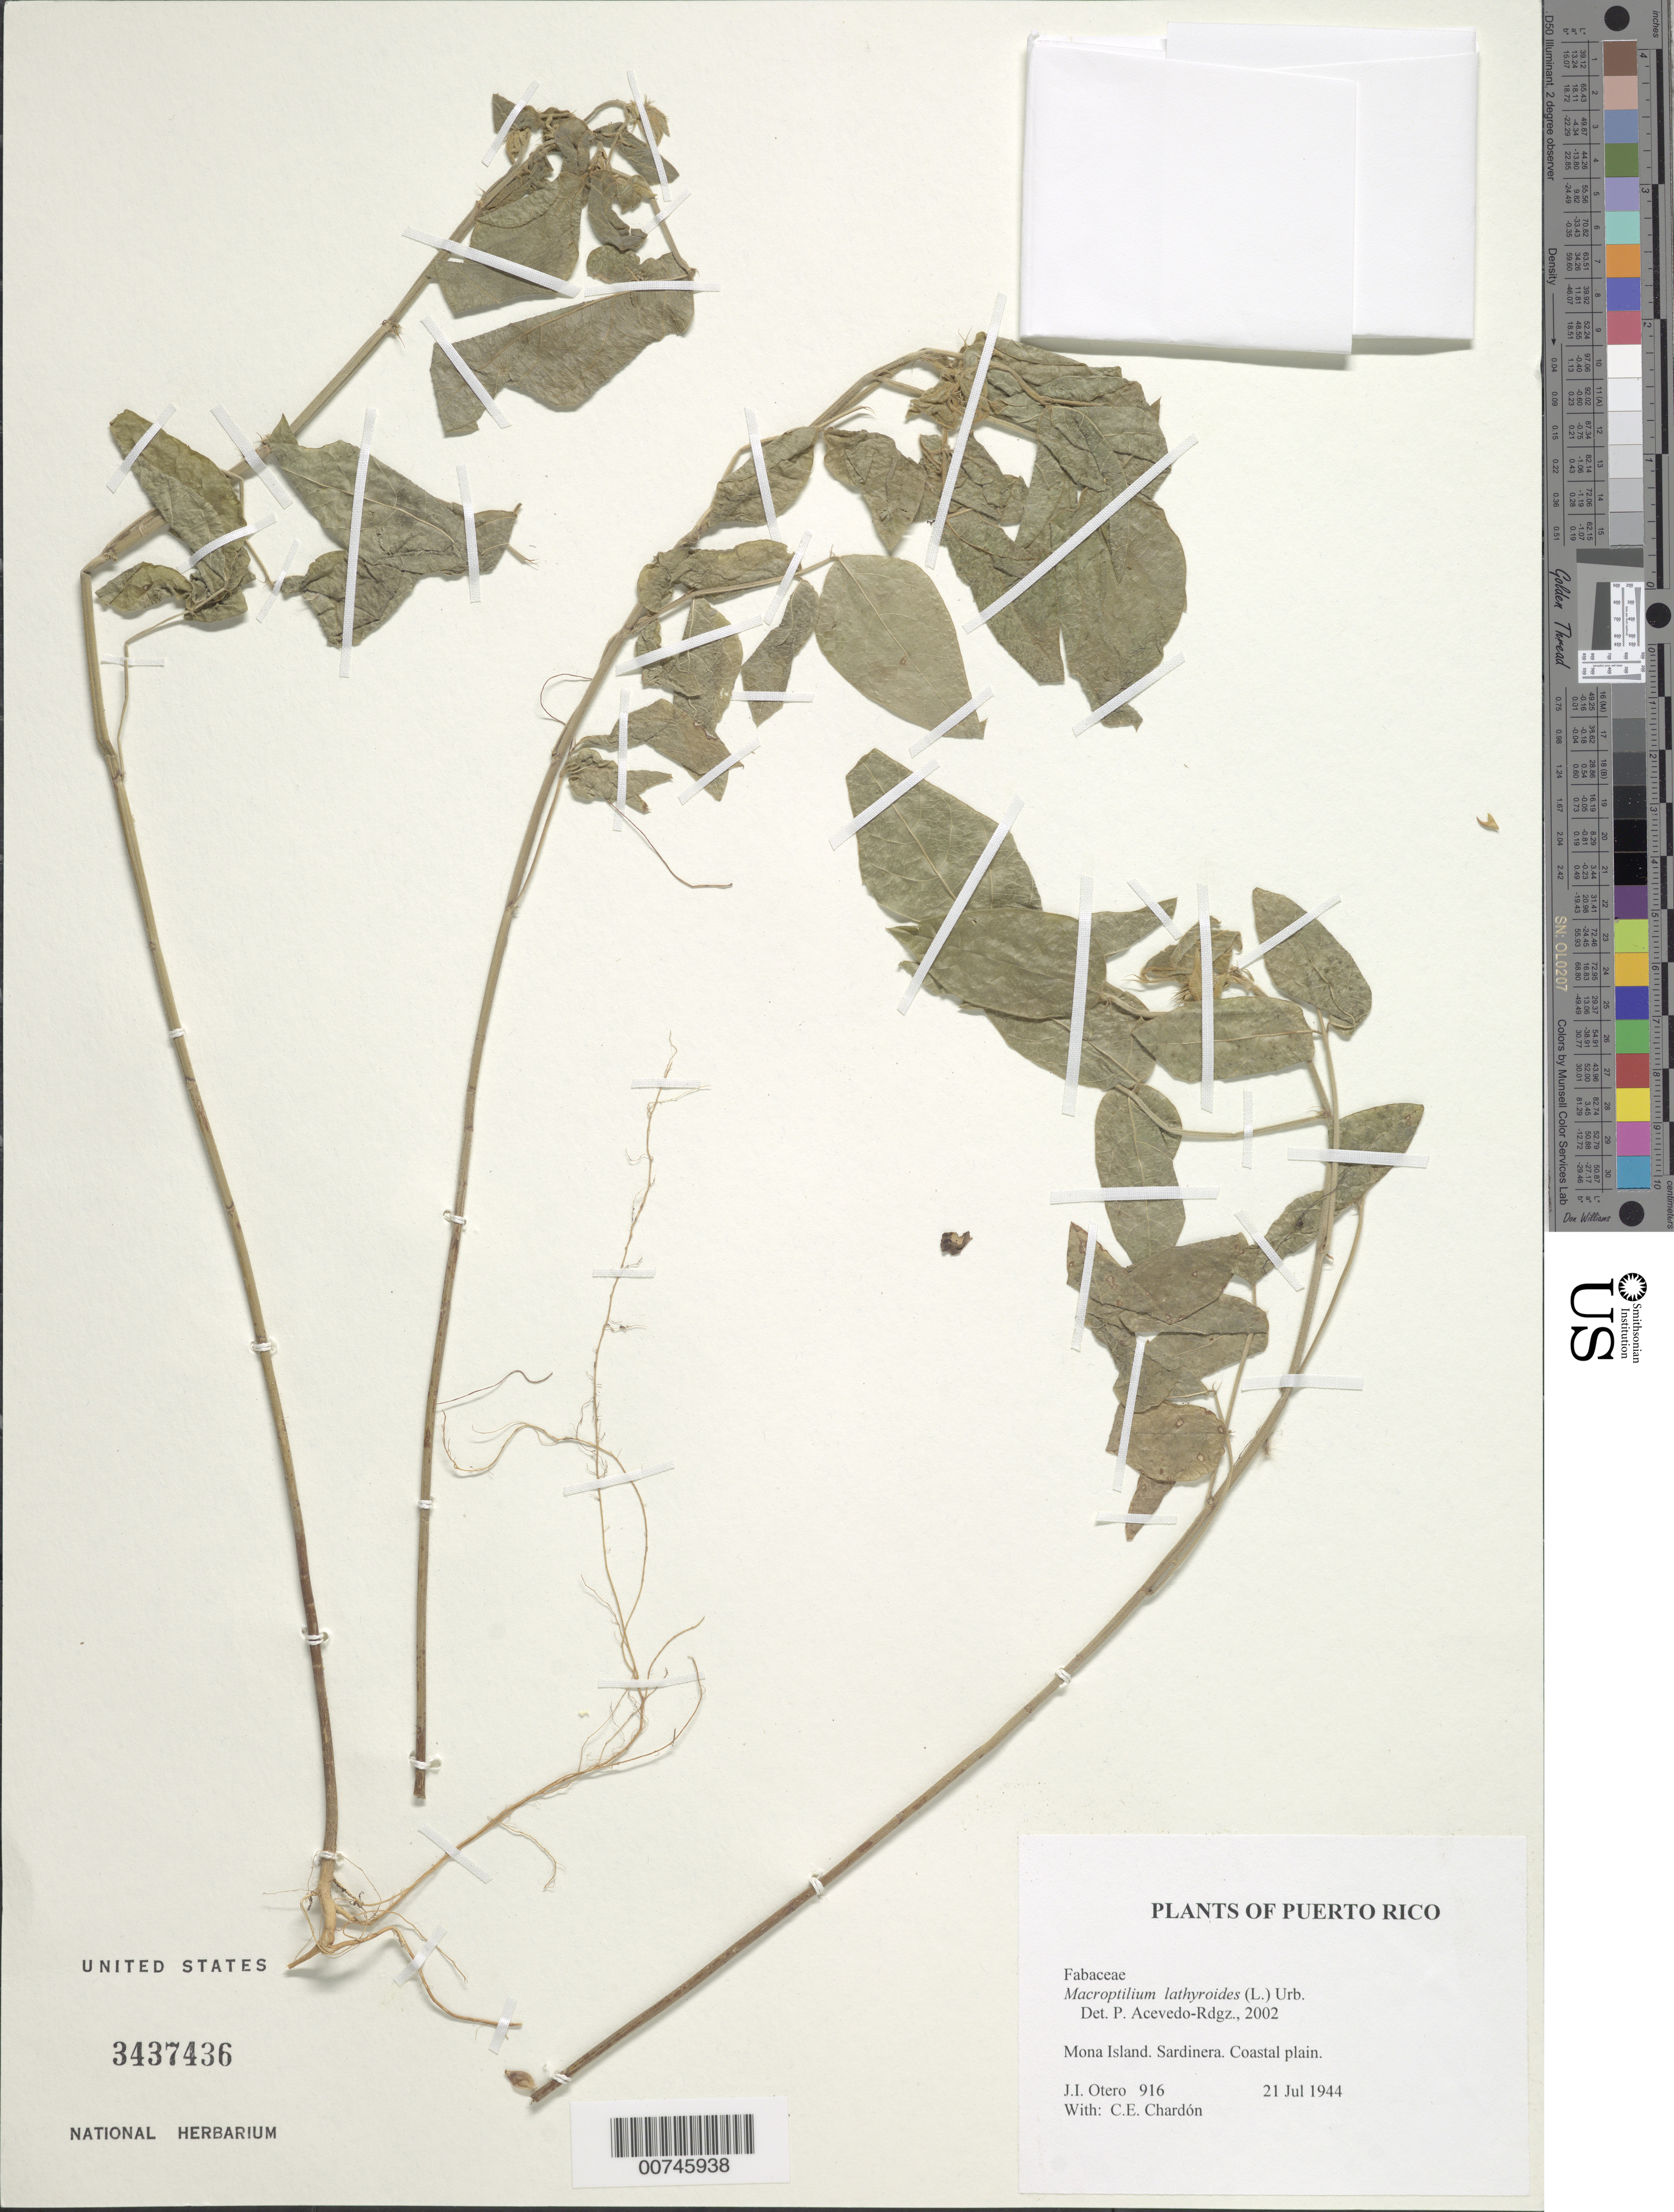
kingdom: Plantae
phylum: Tracheophyta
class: Magnoliopsida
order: Fabales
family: Fabaceae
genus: Macroptilium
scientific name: Macroptilium lathyroides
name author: (L.) Urb.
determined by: Acevedo-Rodríguez, P., (BOT), Smithsonian Institution - National Museum of Natural History (UNITED STATES)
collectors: J. Otero & C. E. Chardón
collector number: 916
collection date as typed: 21 Jul 1944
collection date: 1944-07-21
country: Puerto Rico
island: Mona I.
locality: Sardinera. Coastal plain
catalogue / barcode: US 3437436